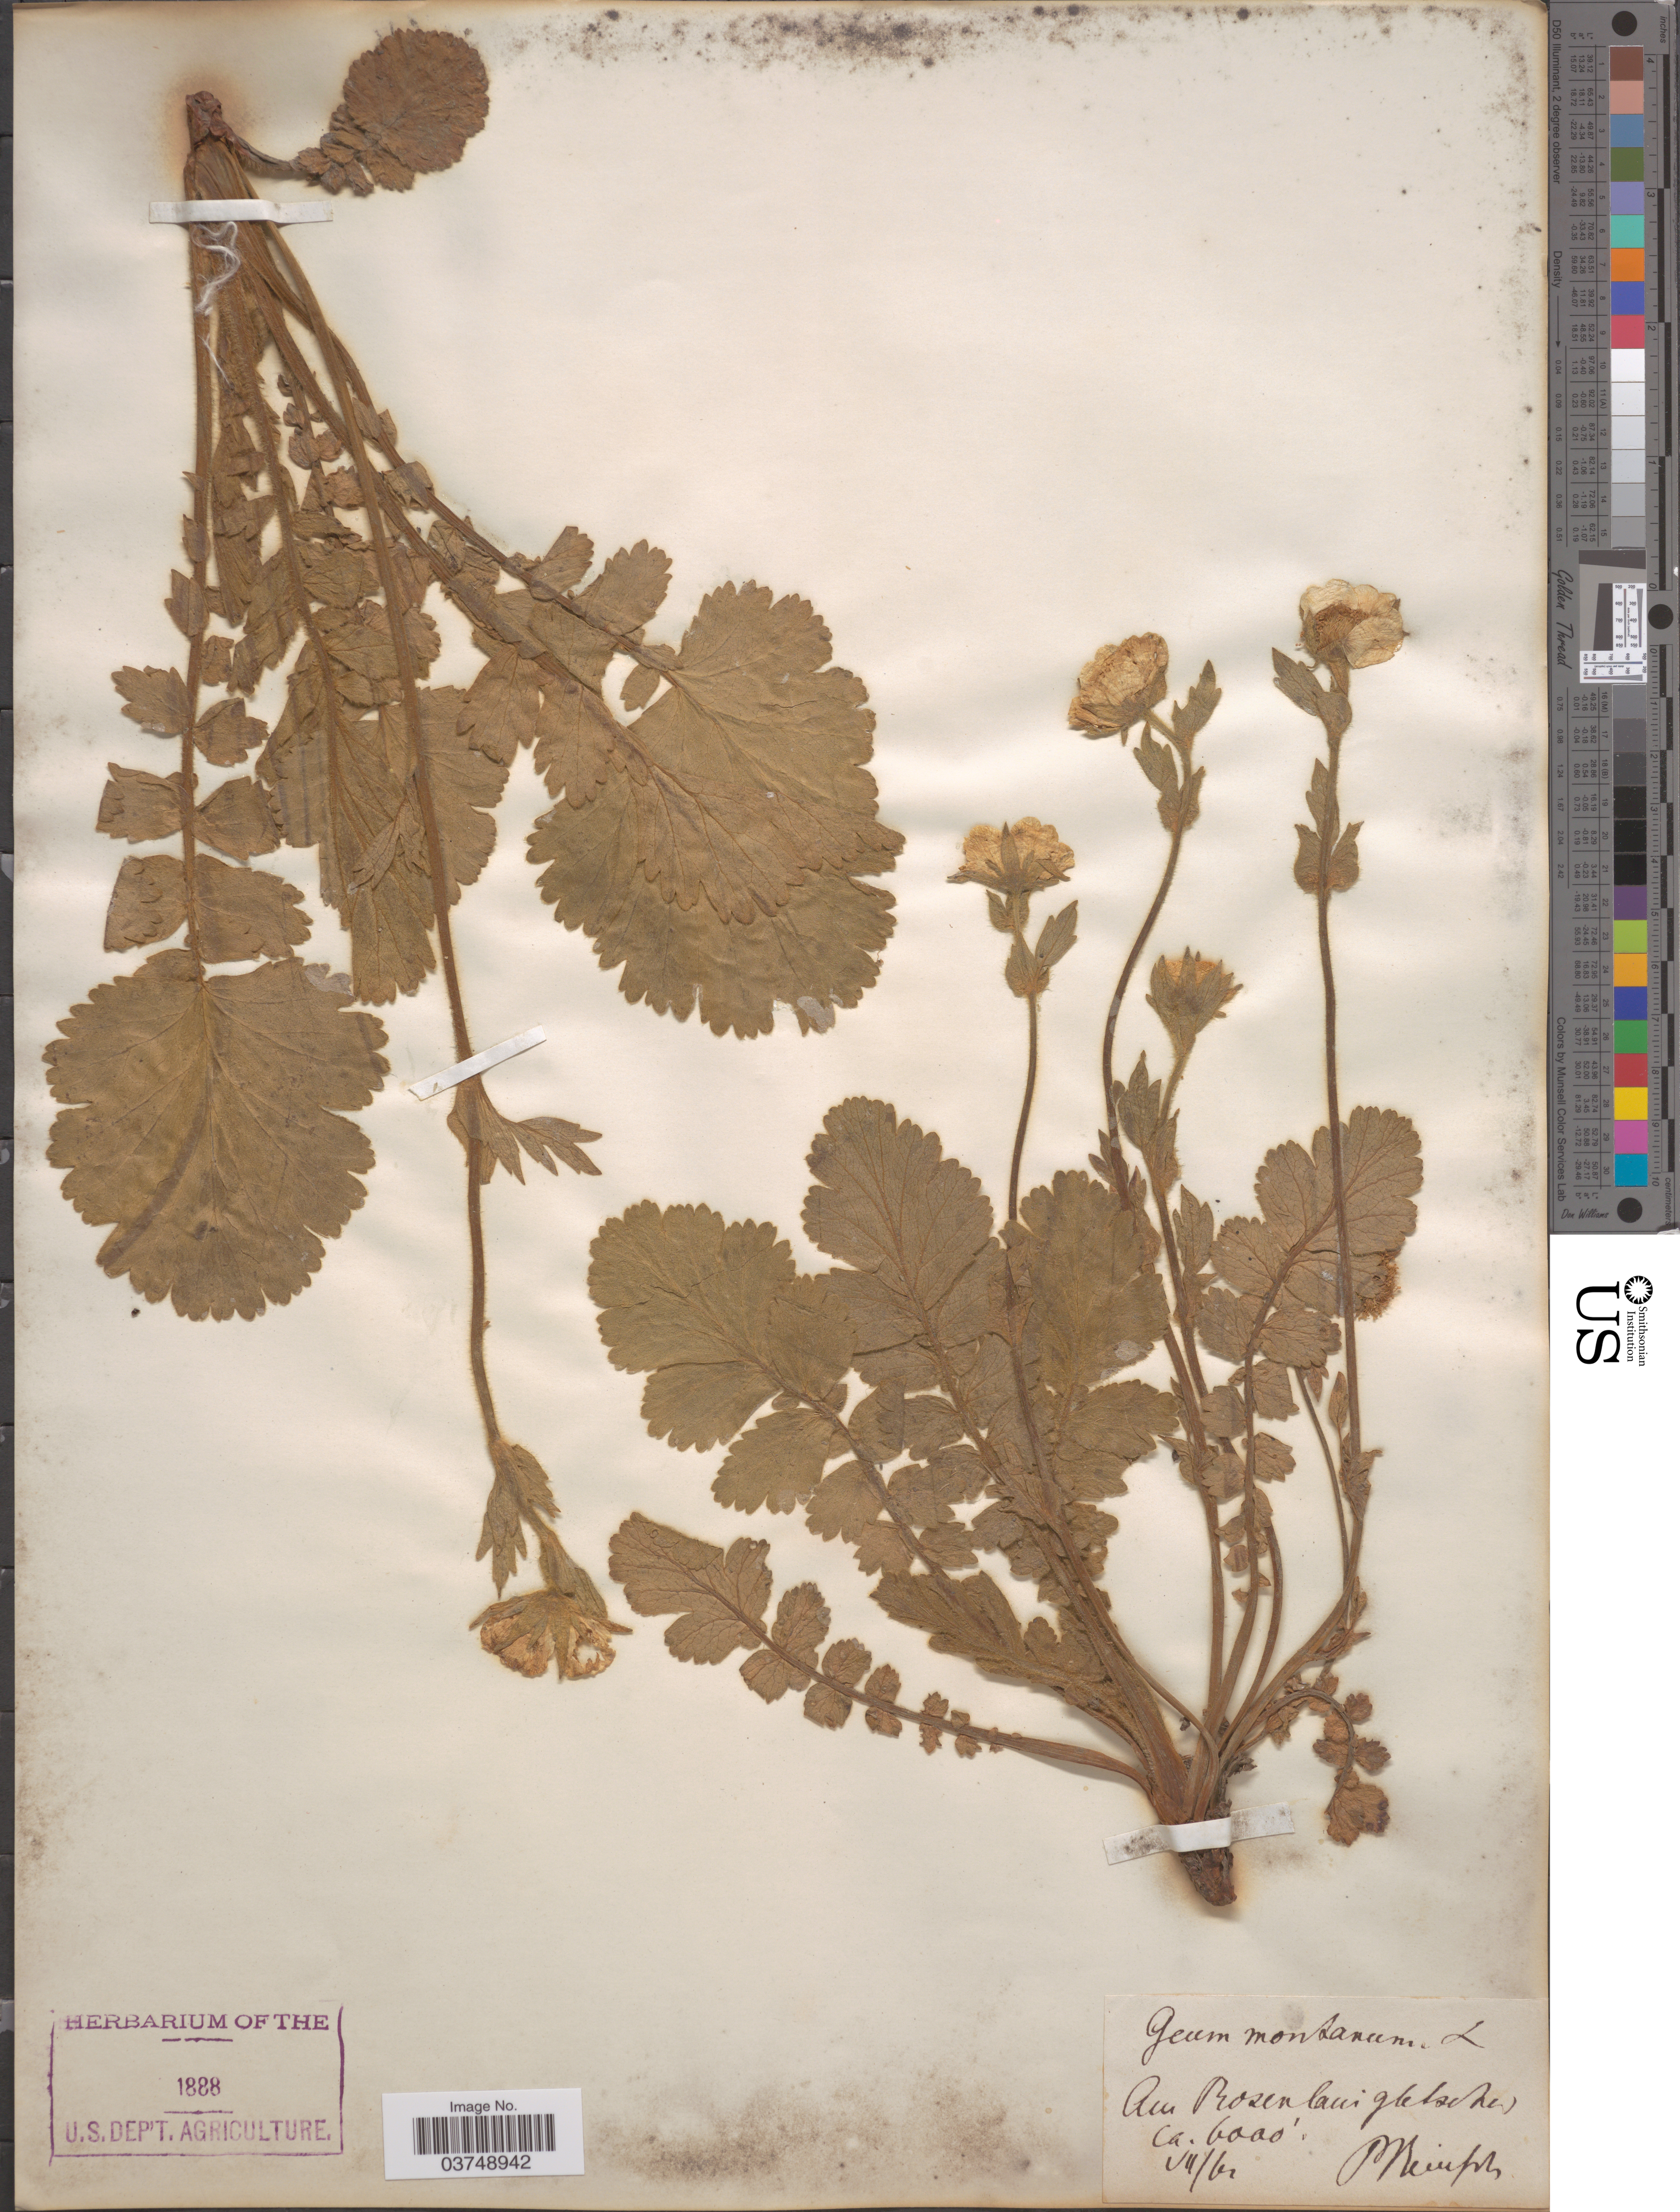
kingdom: Plantae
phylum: Tracheophyta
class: Magnoliopsida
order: Rosales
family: Rosaceae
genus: Geum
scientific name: Geum montanum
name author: L.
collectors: P. Reinsch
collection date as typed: Transcribed d/m/y: /4/61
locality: Am Rosenlanigbtscha. [interpreted]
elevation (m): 1829